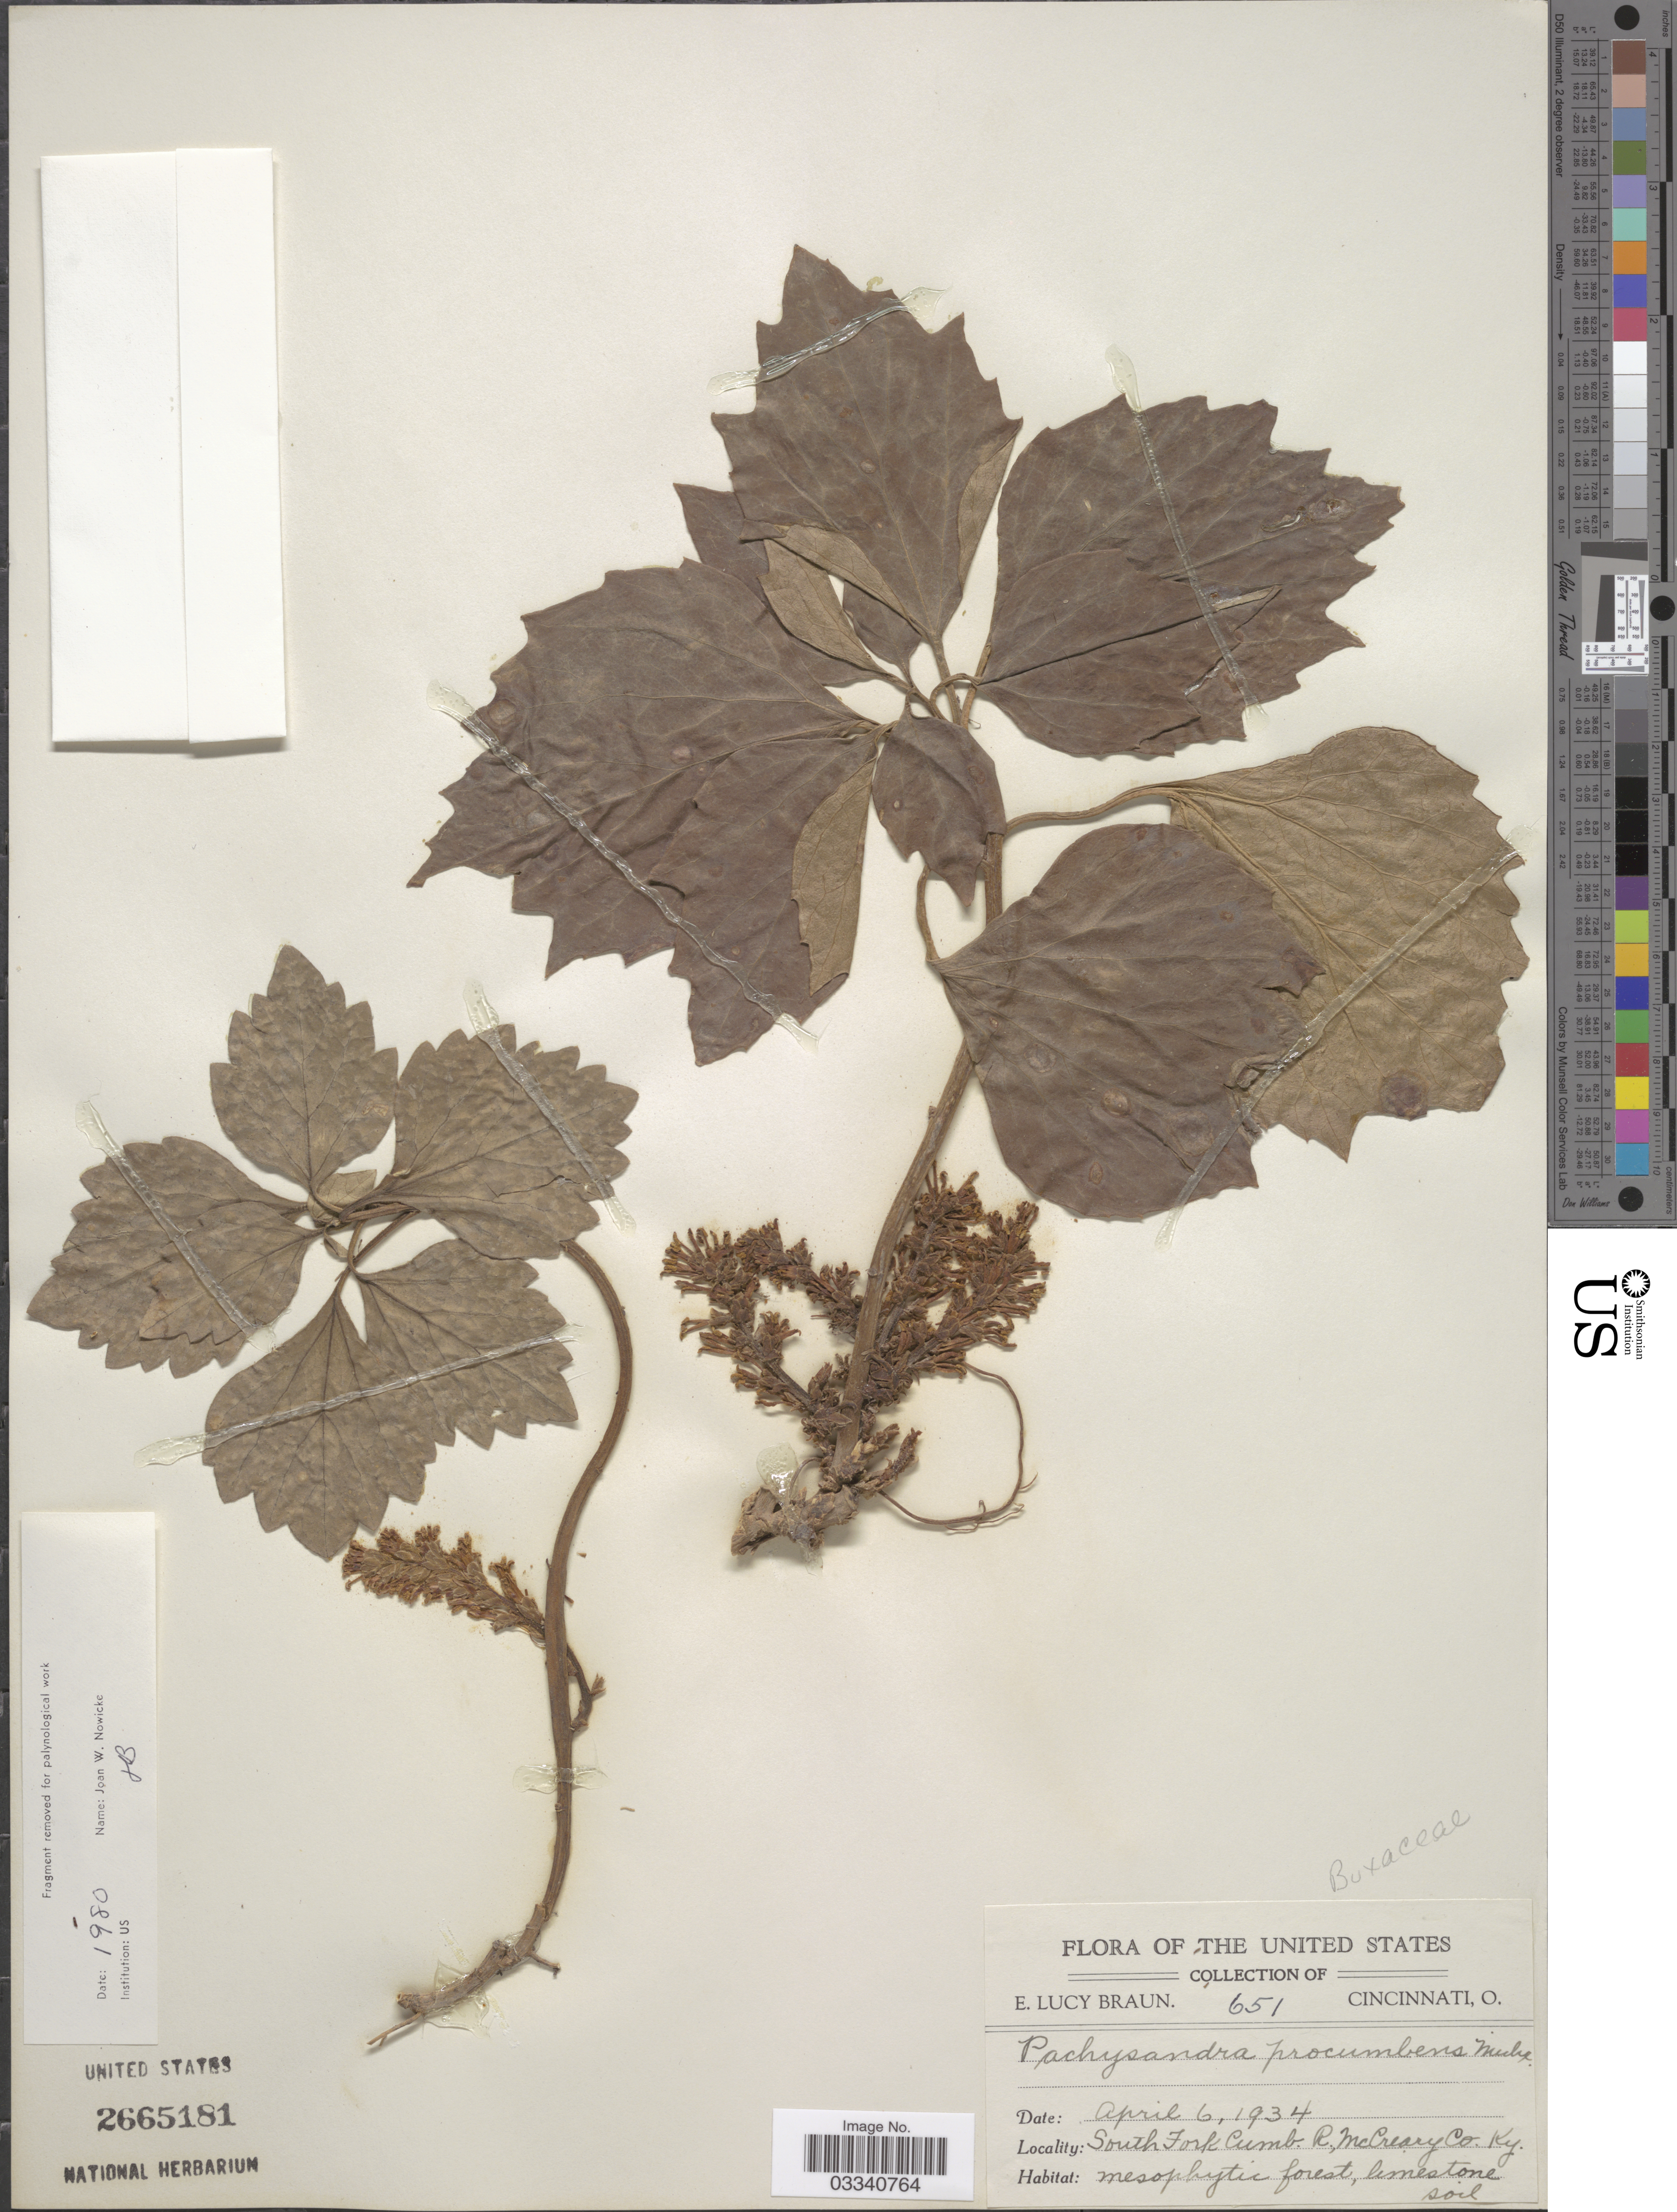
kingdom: Plantae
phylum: Tracheophyta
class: Magnoliopsida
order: Buxales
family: Buxaceae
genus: Pachysandra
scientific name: Pachysandra procumbens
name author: Michx.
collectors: E. L. Braun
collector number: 651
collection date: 1934-04-06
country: United States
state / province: Kentucky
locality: South Fork Cumb. R., McCreary Co.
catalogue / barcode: US 2665181